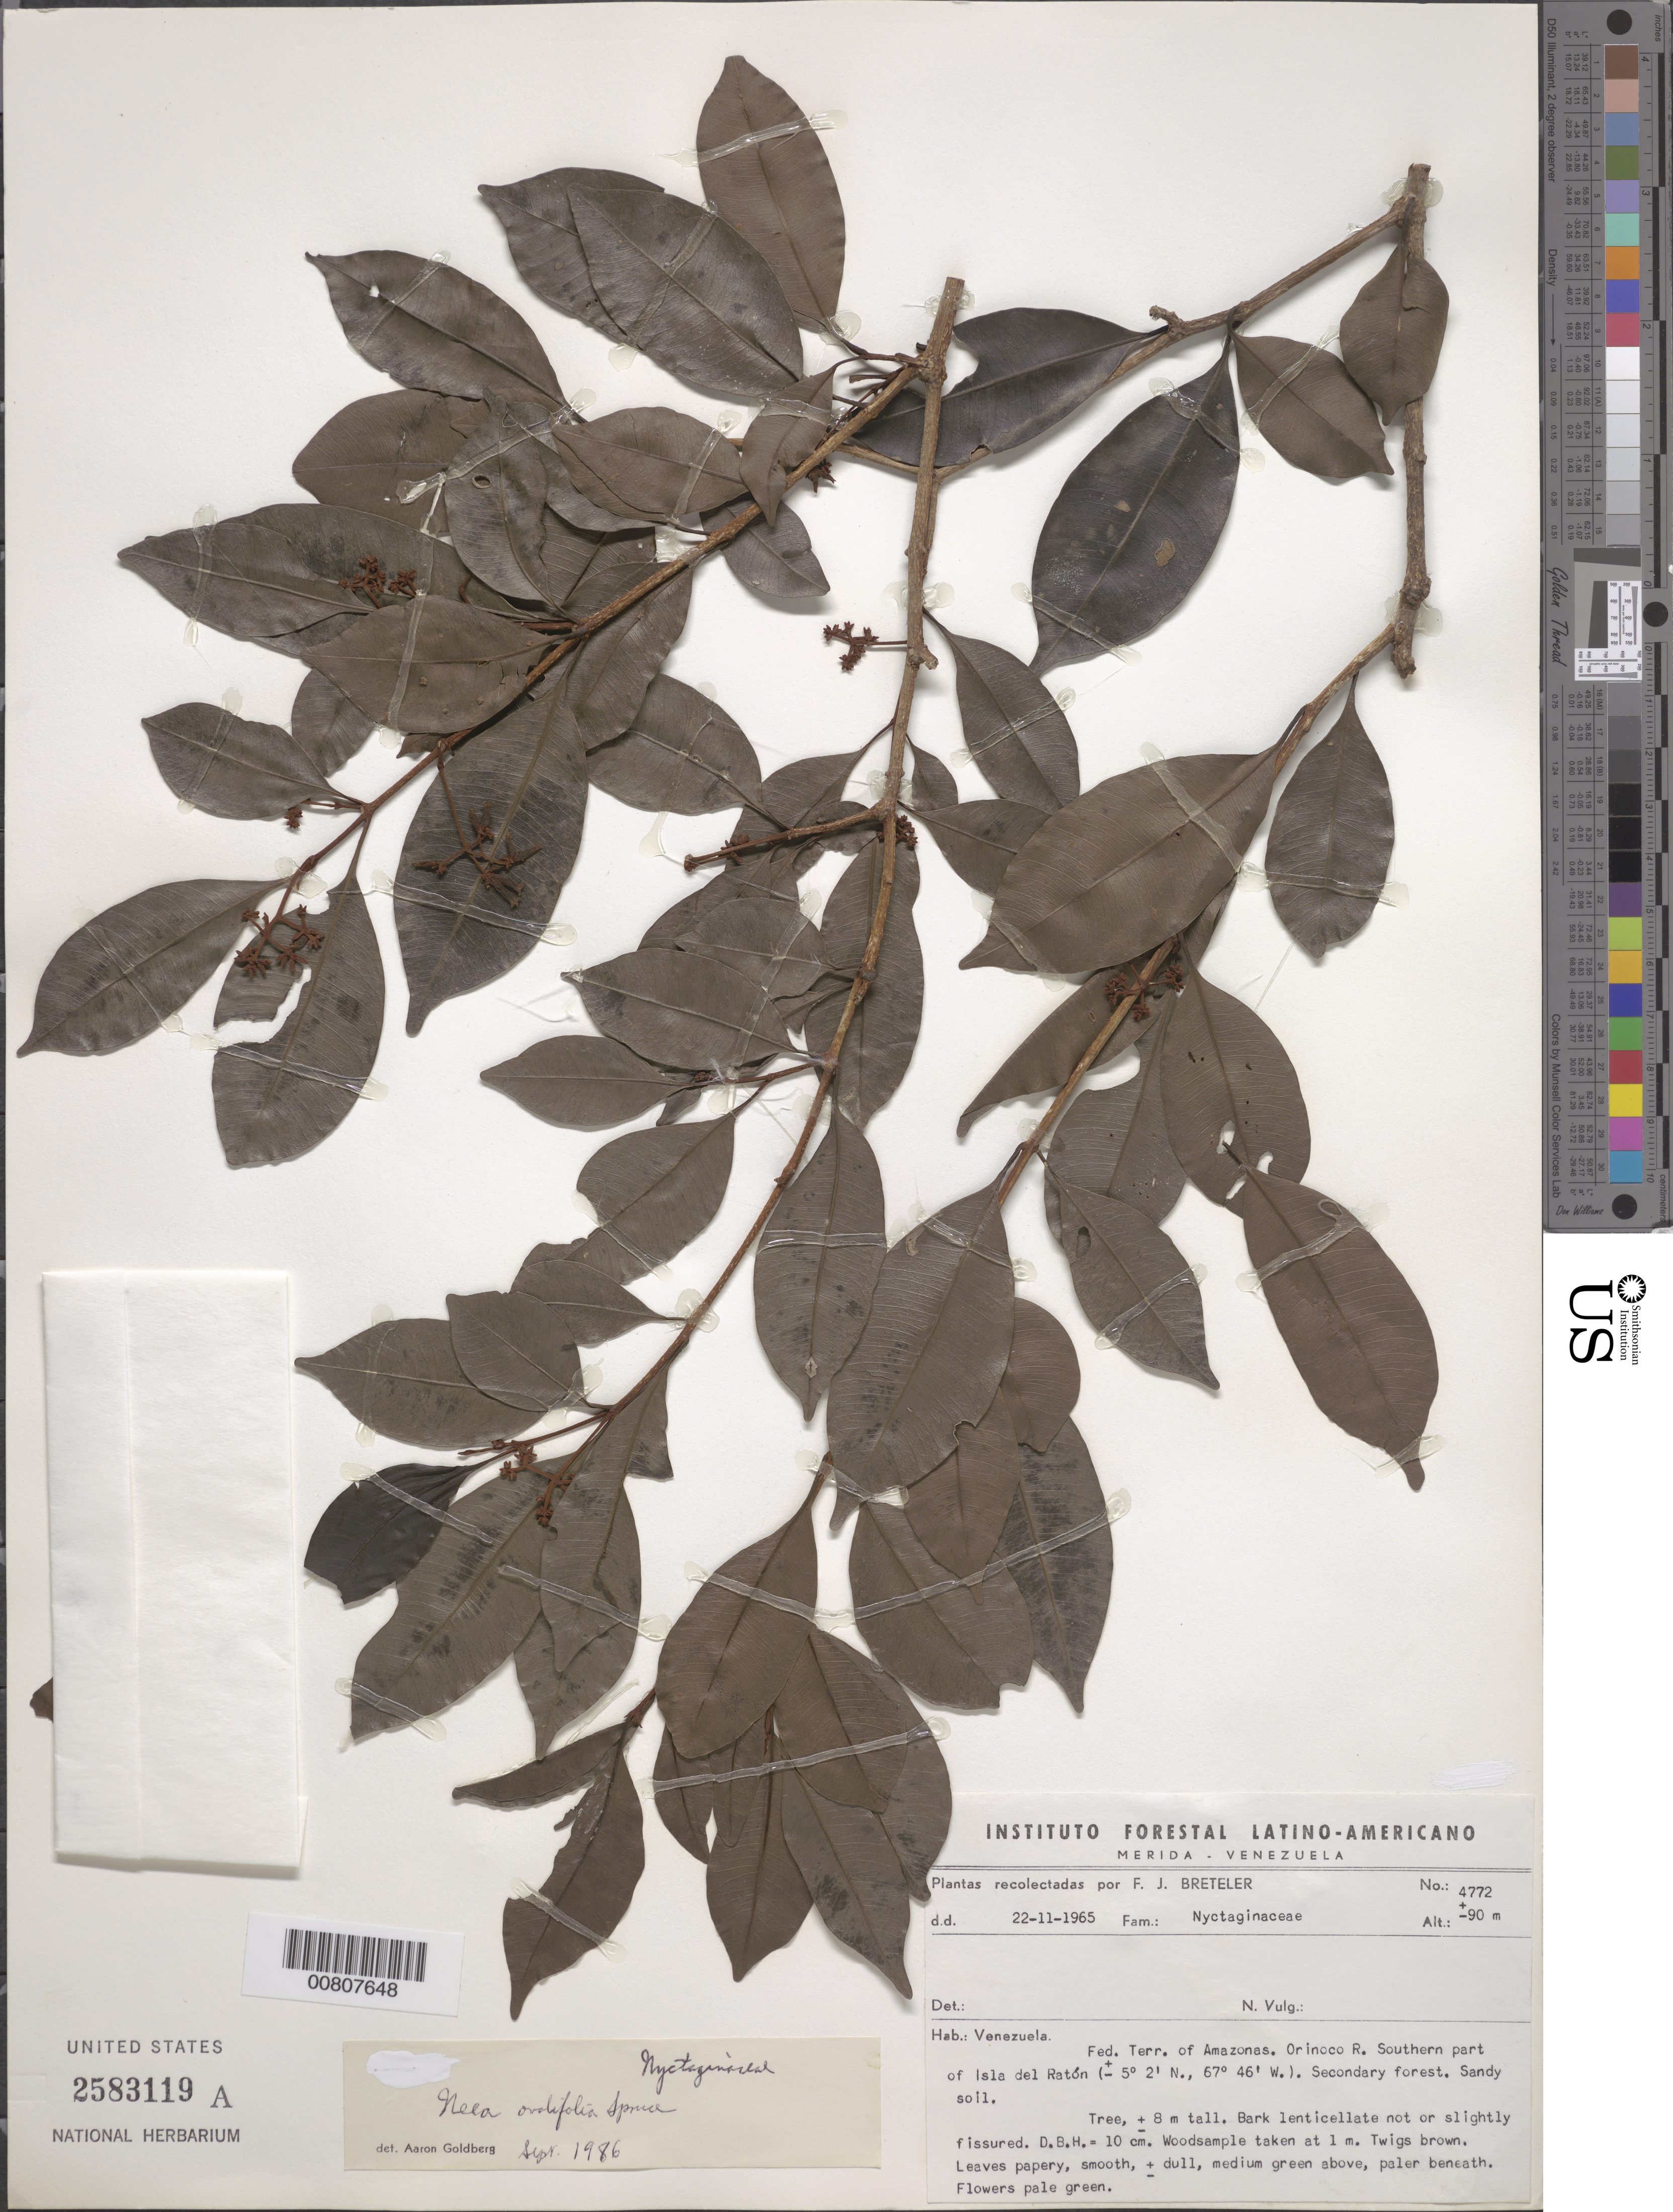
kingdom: Plantae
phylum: Tracheophyta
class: Magnoliopsida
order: Caryophyllales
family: Nyctaginaceae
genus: Neea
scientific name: Neea ovalifolia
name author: Spruce ex J.A. Schmidt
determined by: Goldberg, Aaron, (US), NMNH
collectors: F. J. Breteler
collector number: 4772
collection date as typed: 22-Nov-65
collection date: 1965-11-22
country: Venezuela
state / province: Amazonas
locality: Orinoco R., southern part of Isla del Ratón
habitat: Secondary forest, sandy soil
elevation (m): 90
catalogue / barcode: US 2583119A